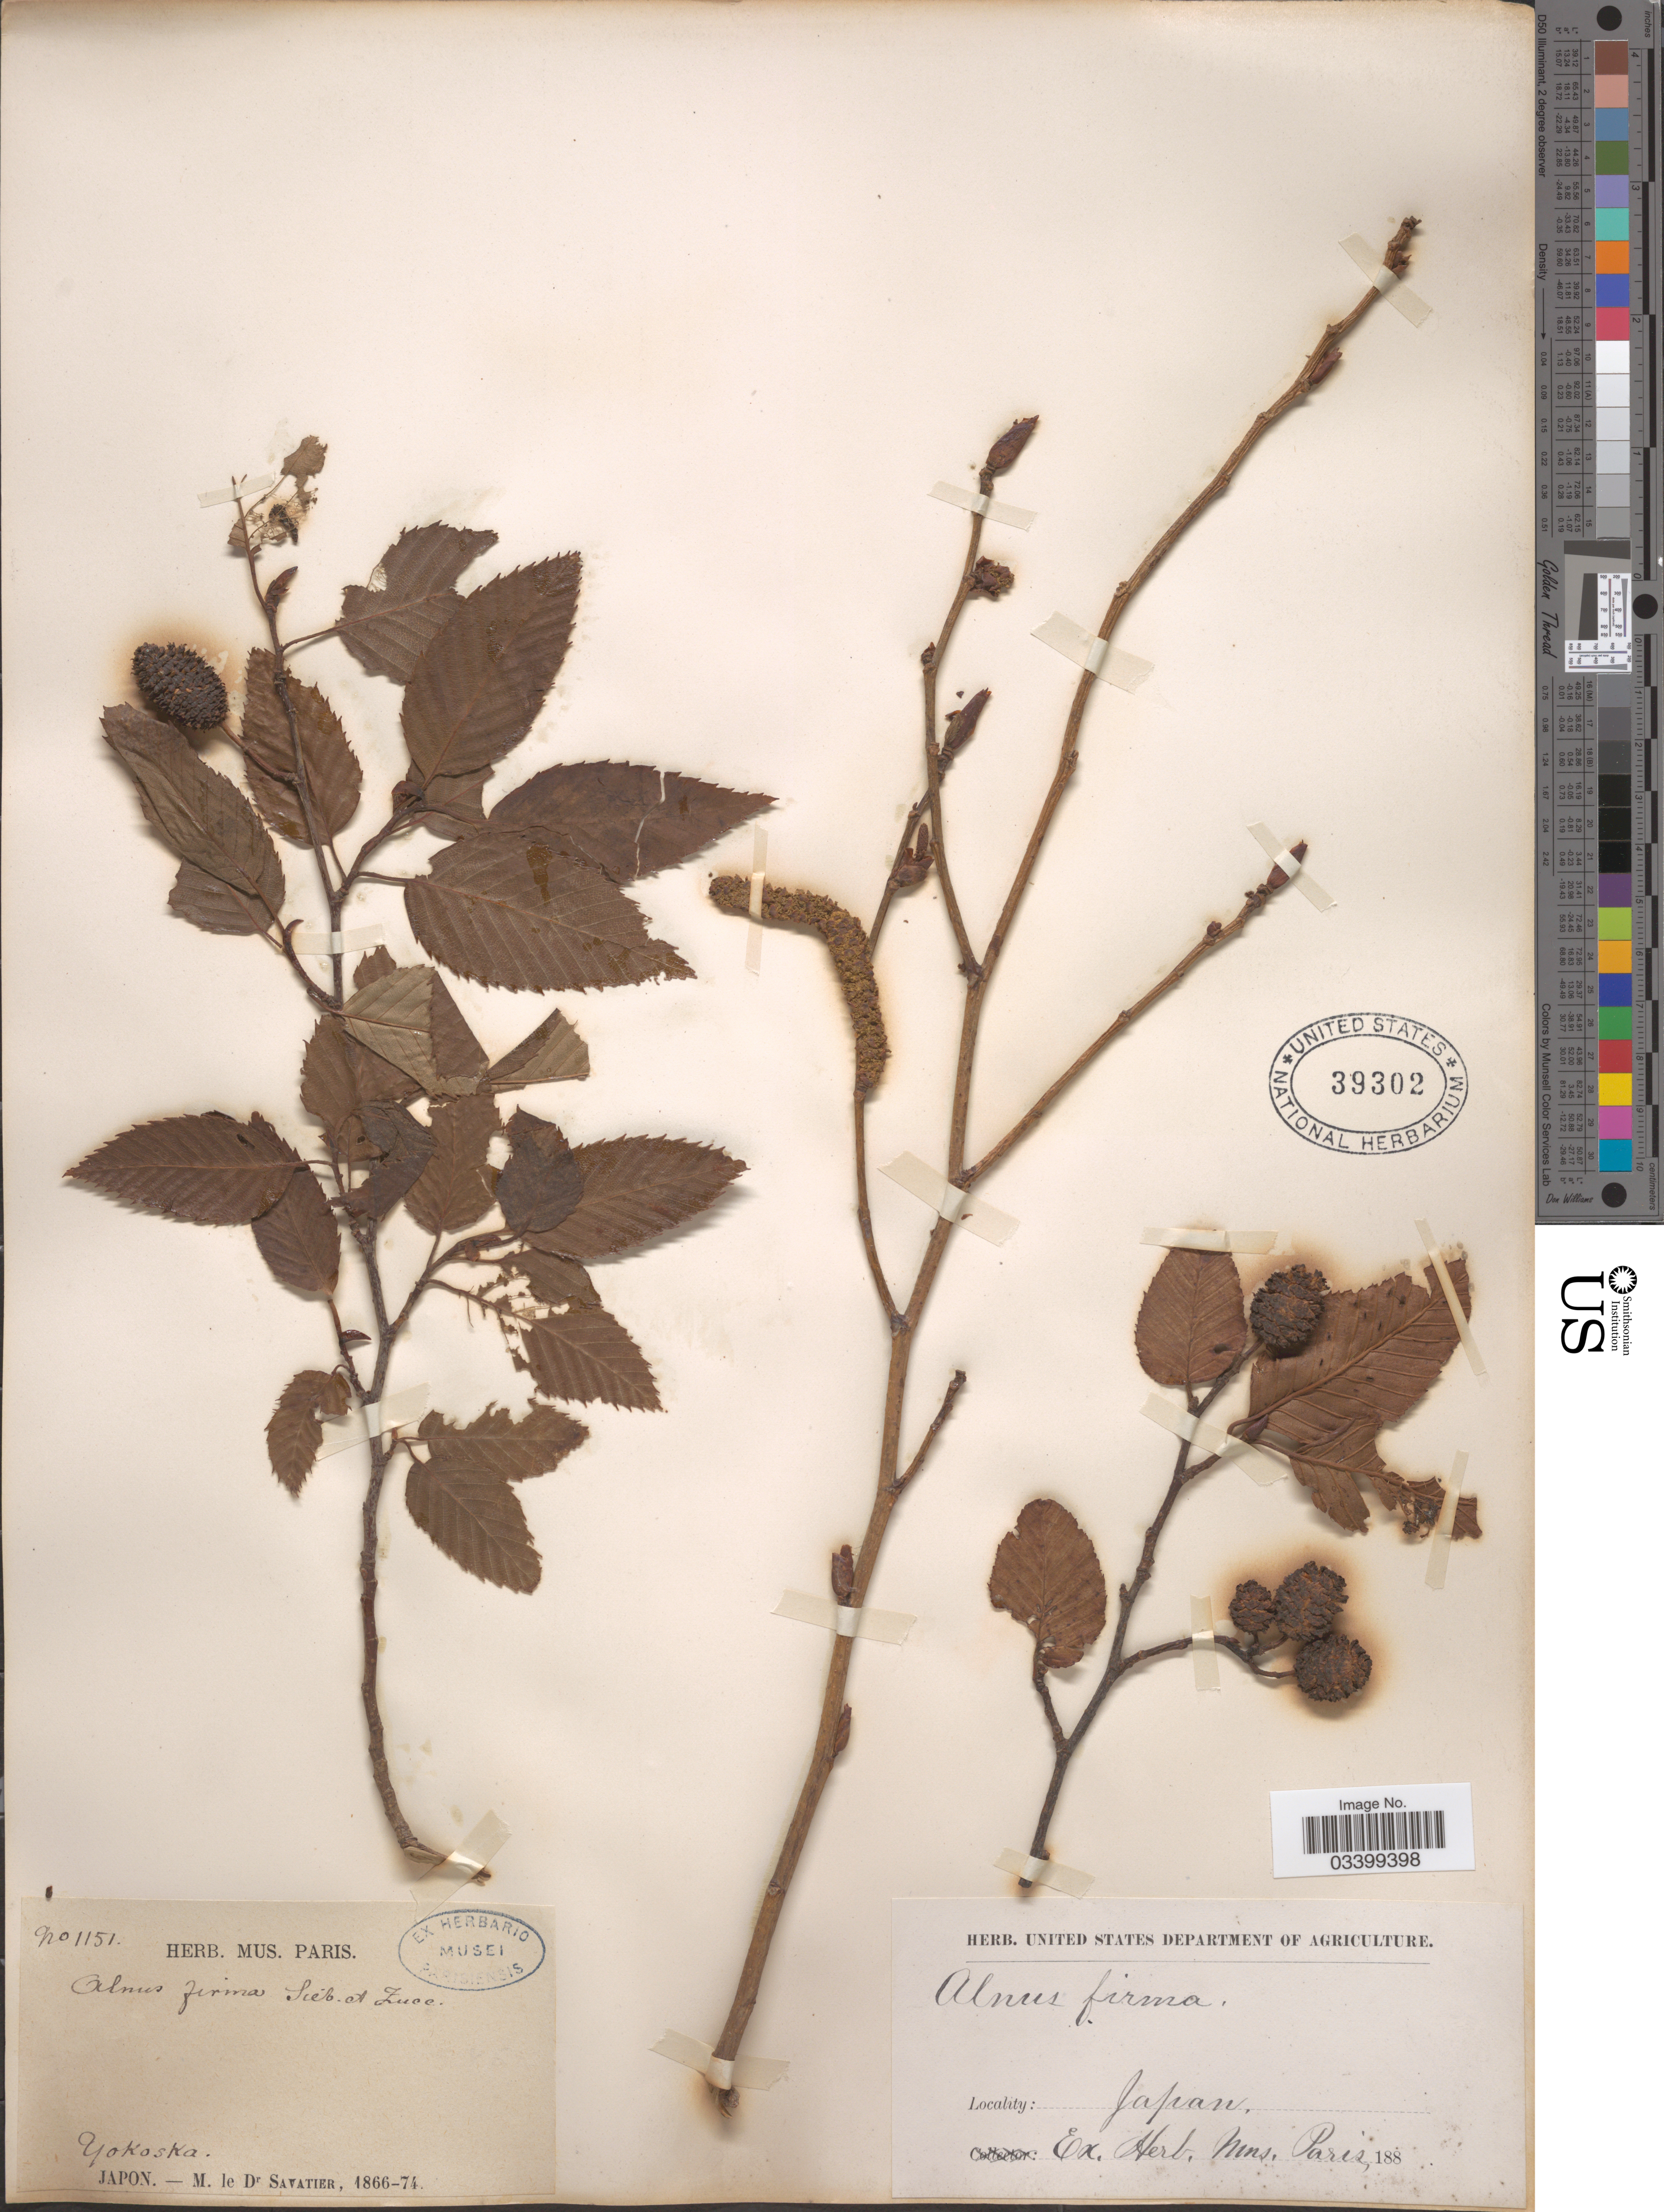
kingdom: Plantae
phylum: Tracheophyta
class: Magnoliopsida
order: Fagales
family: Betulaceae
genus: Alnus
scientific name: Alnus firma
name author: Siebold & Zucc.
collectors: M. Savatier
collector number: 1151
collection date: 1866/1874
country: Japan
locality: Yokoska.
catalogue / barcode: US 39302